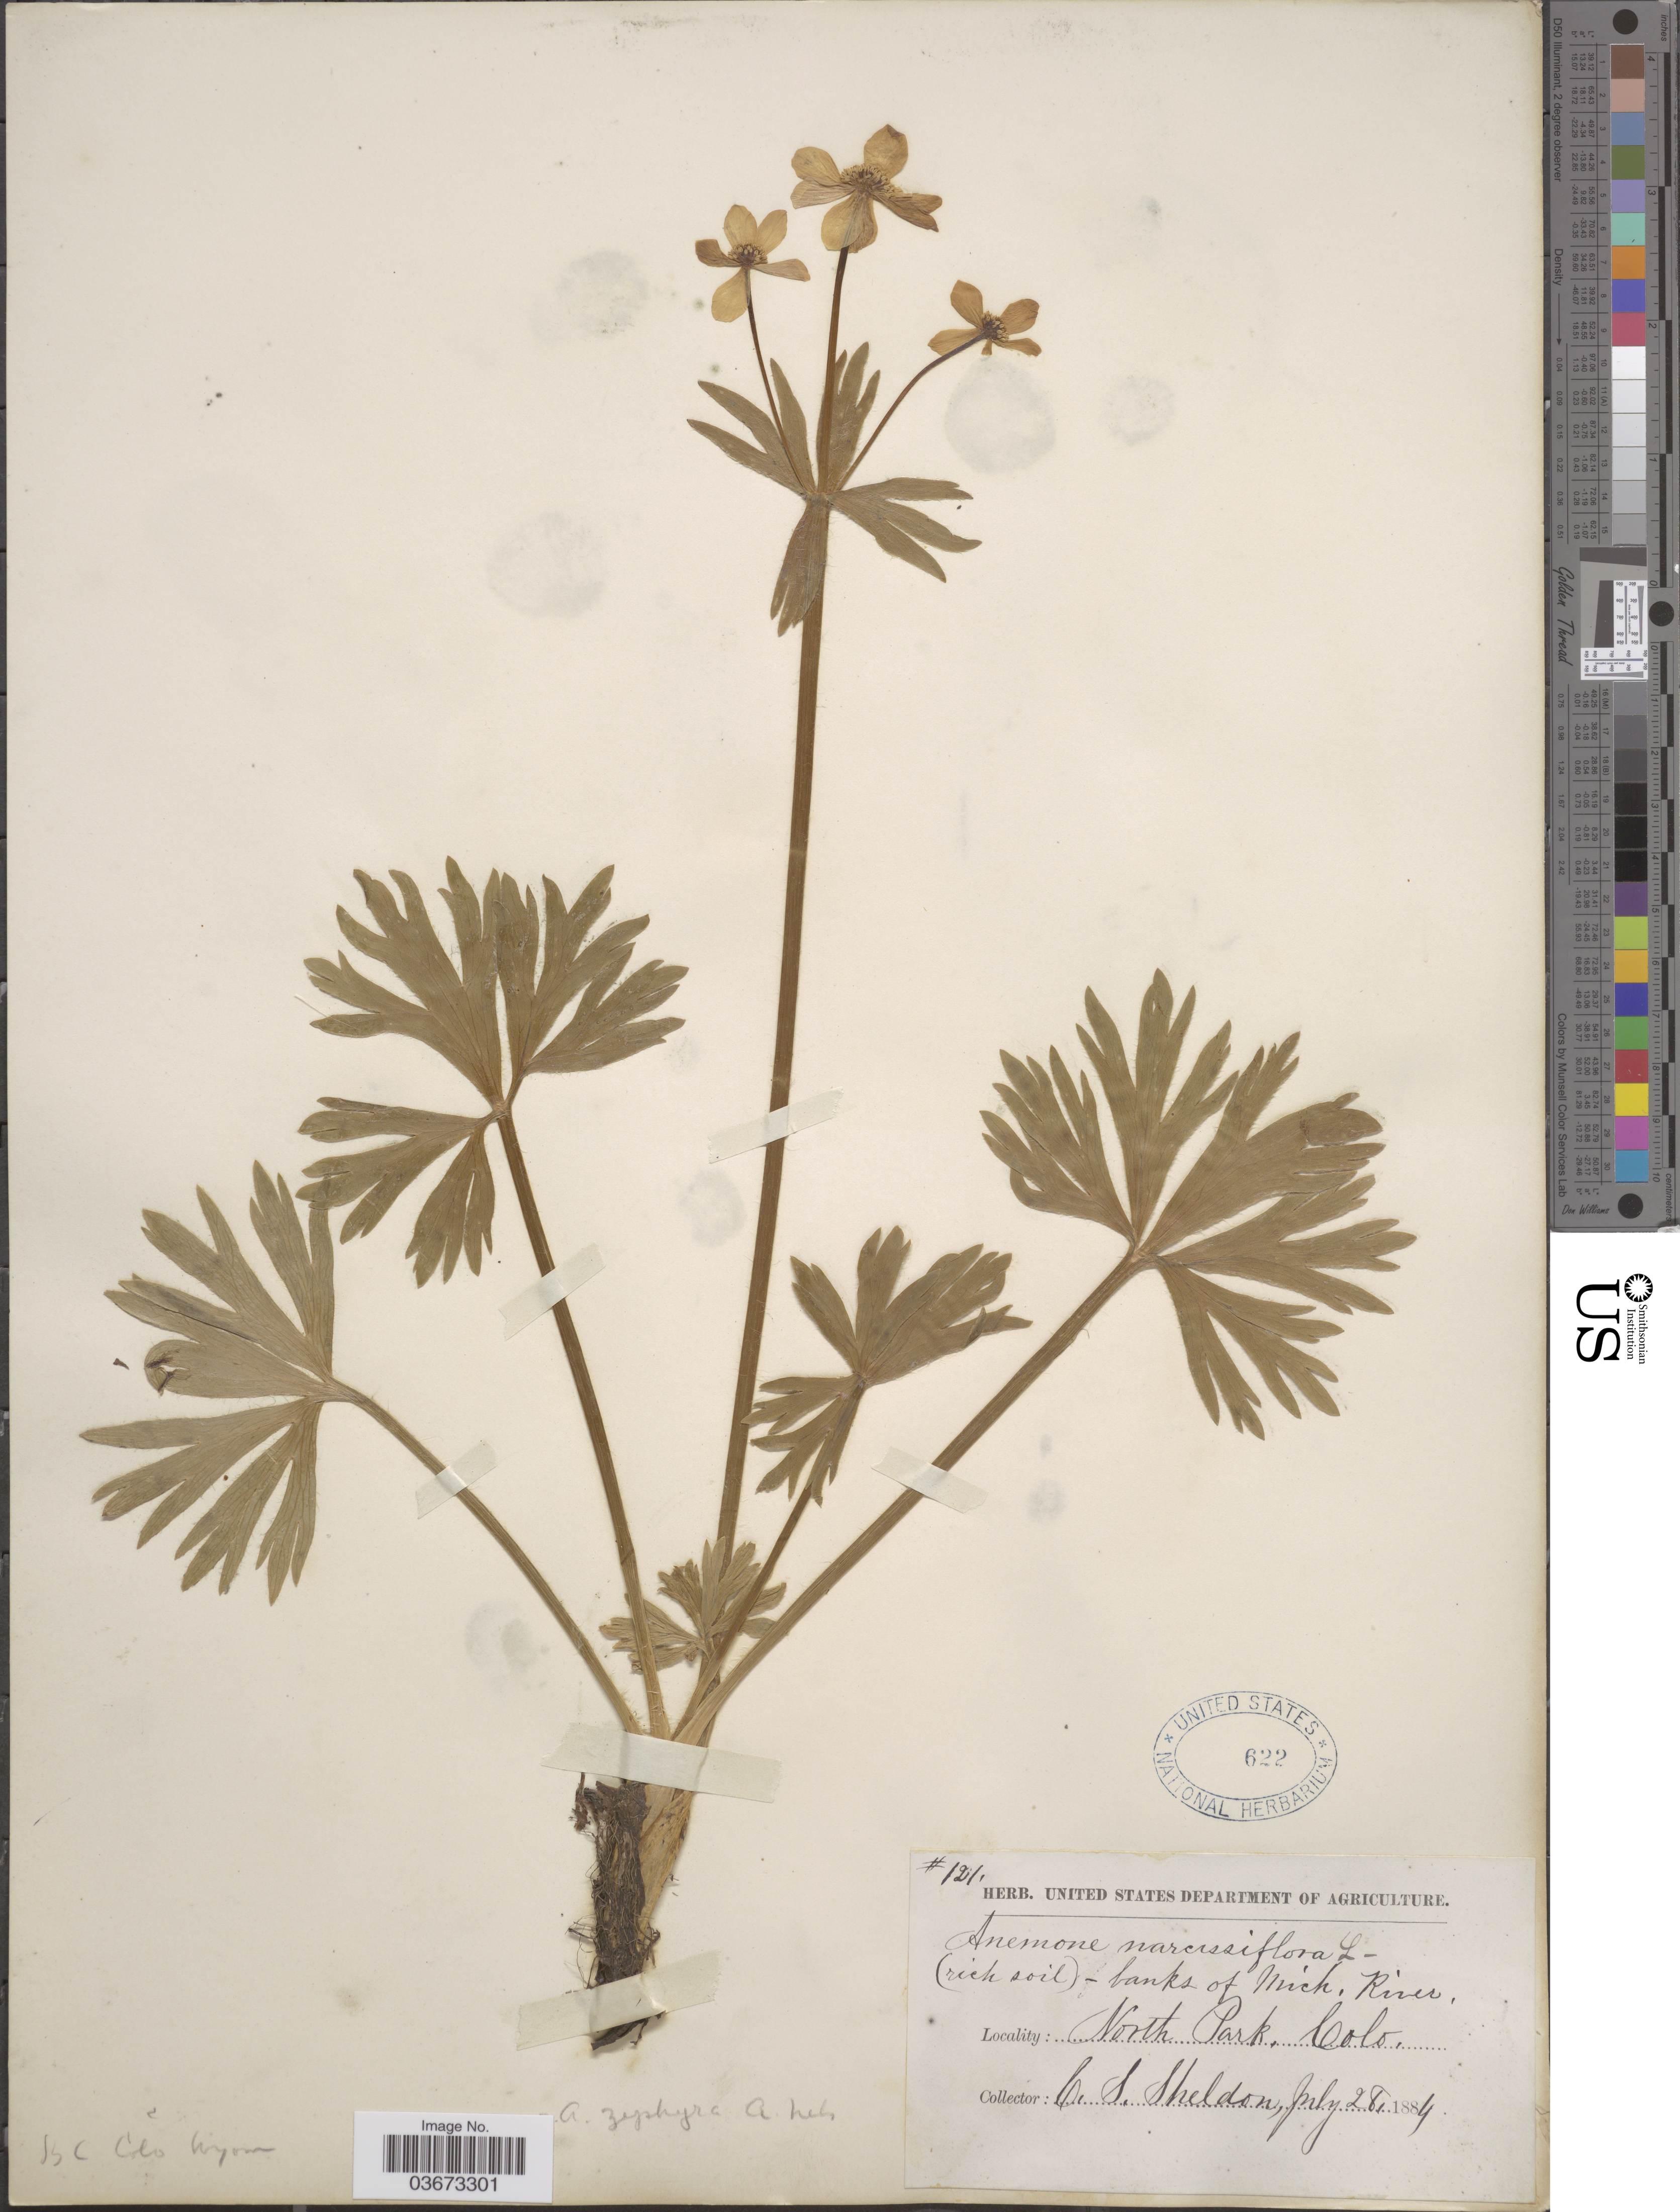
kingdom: Plantae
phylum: Tracheophyta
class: Magnoliopsida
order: Ranunculales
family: Ranunculaceae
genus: Anemone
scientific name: Anemone zephyra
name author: A. Nelson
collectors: C. S. Sheldon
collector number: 121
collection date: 1884-07-28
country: United States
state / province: Colorado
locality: Banks of Mich. River. North Park.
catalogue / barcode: US 622